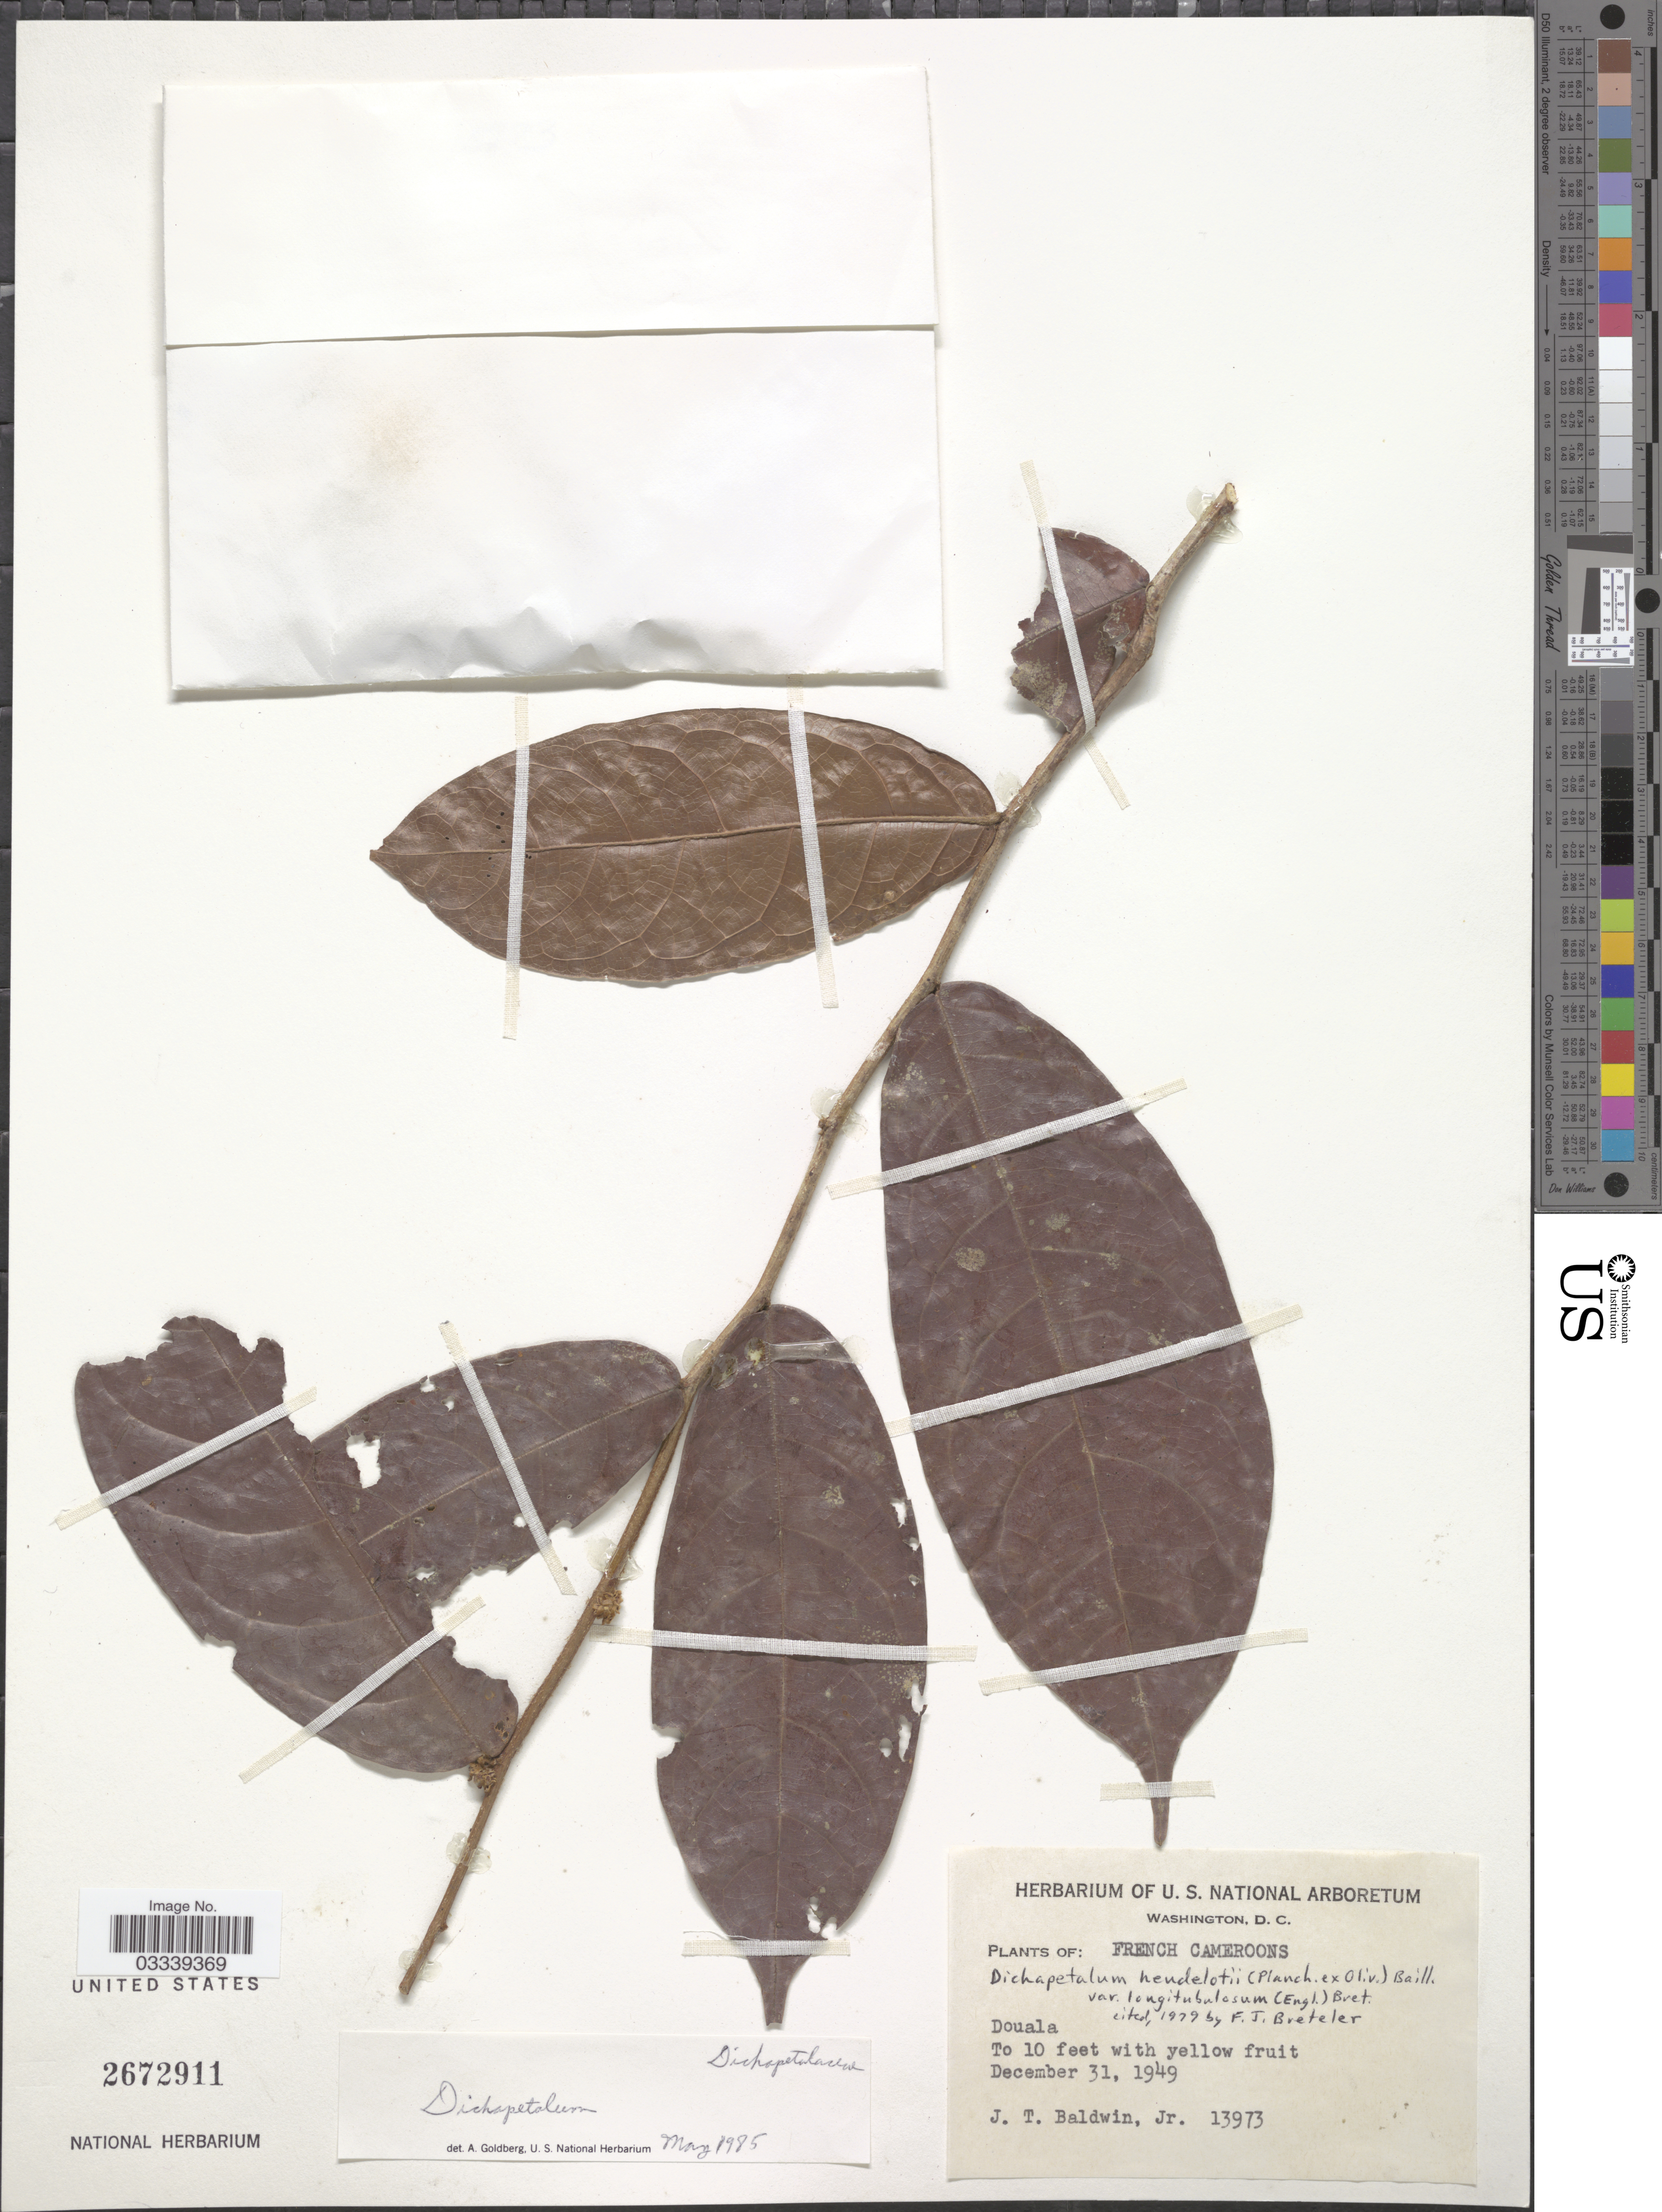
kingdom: Plantae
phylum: Tracheophyta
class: Magnoliopsida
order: Malpighiales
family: Dichapetalaceae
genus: Dichapetalum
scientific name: Dichapetalum heudelotii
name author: (Planch. ex Oliv.) Baill.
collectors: J. T. Baldwin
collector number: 13973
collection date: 1949-12-31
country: Cameroon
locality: French Cameroons, Douala.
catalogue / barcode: US 2672911